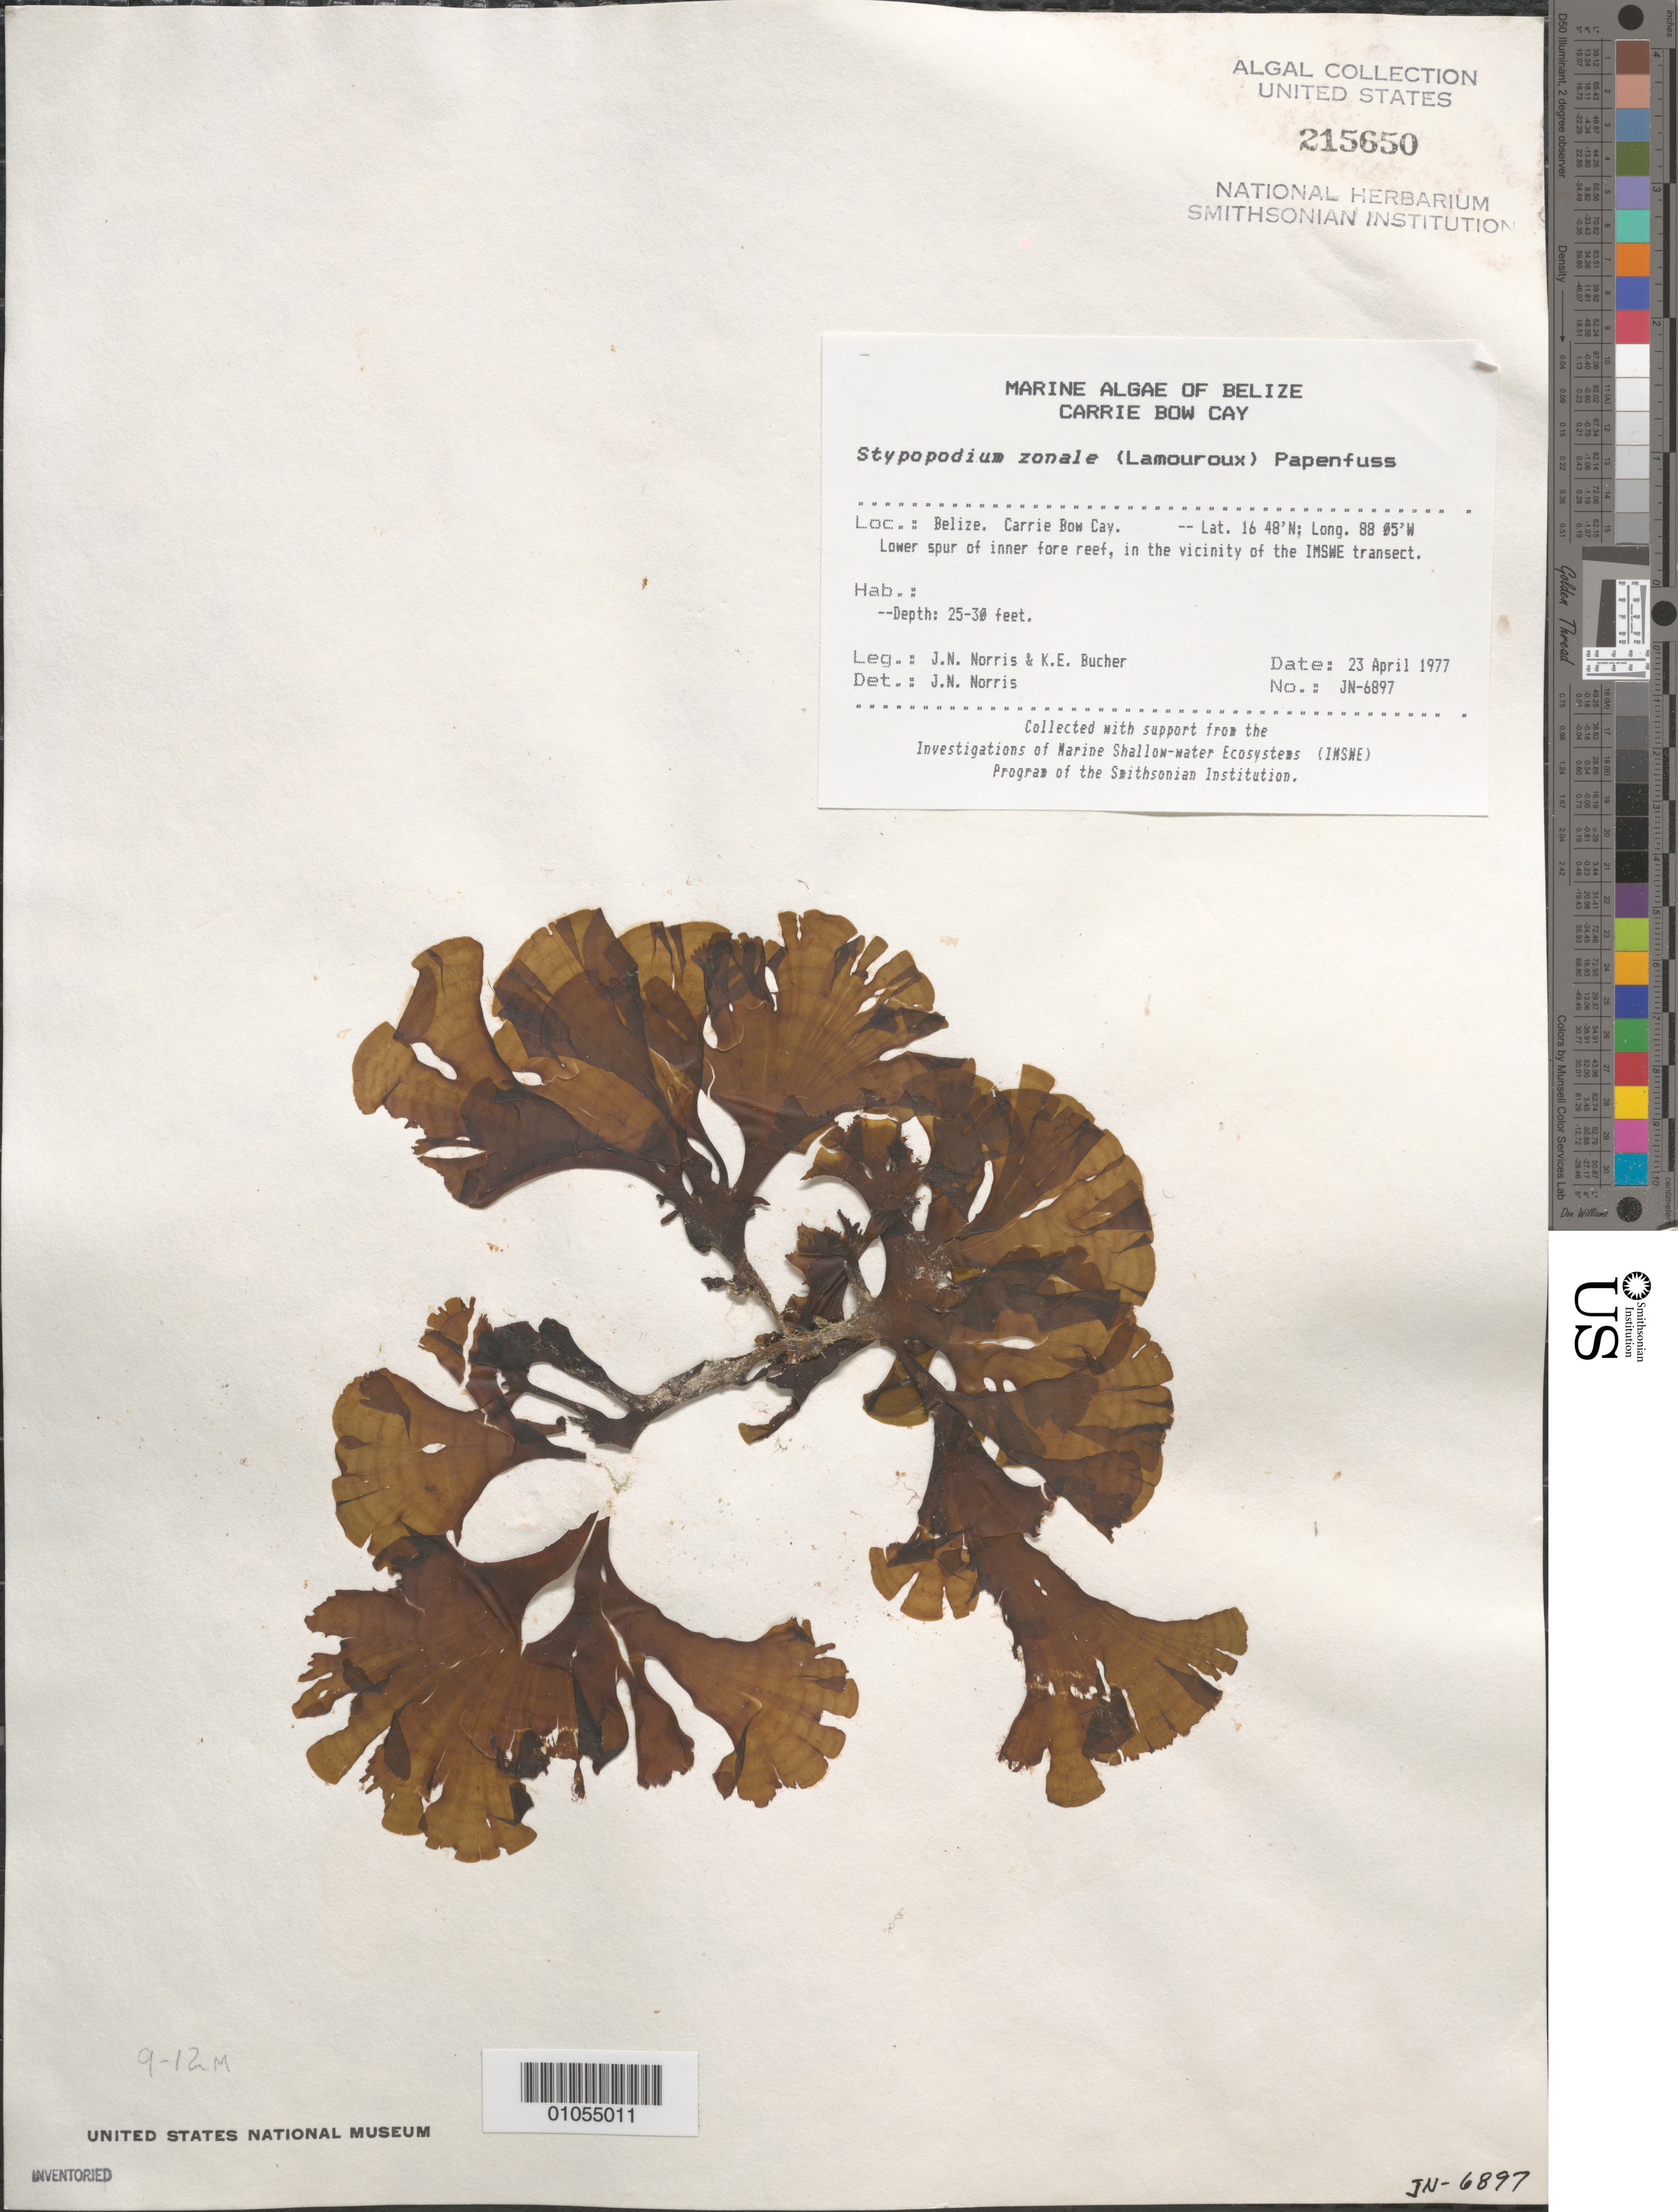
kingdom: Chromista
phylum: Ochrophyta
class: Phaeophyceae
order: Dictyotales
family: Dictyotaceae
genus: Stypopodium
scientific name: Stypopodium zonale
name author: (J.V.Lamouroux) Papenf.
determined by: Norris, James N.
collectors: J. N. Norris & K. E. Bucher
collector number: JN-6897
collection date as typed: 23 Apr 1977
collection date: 1977-04-23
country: Belize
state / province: Stann Creek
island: Carrie Bow Cay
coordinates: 16 48'N, 88 05'W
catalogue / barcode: US 215650